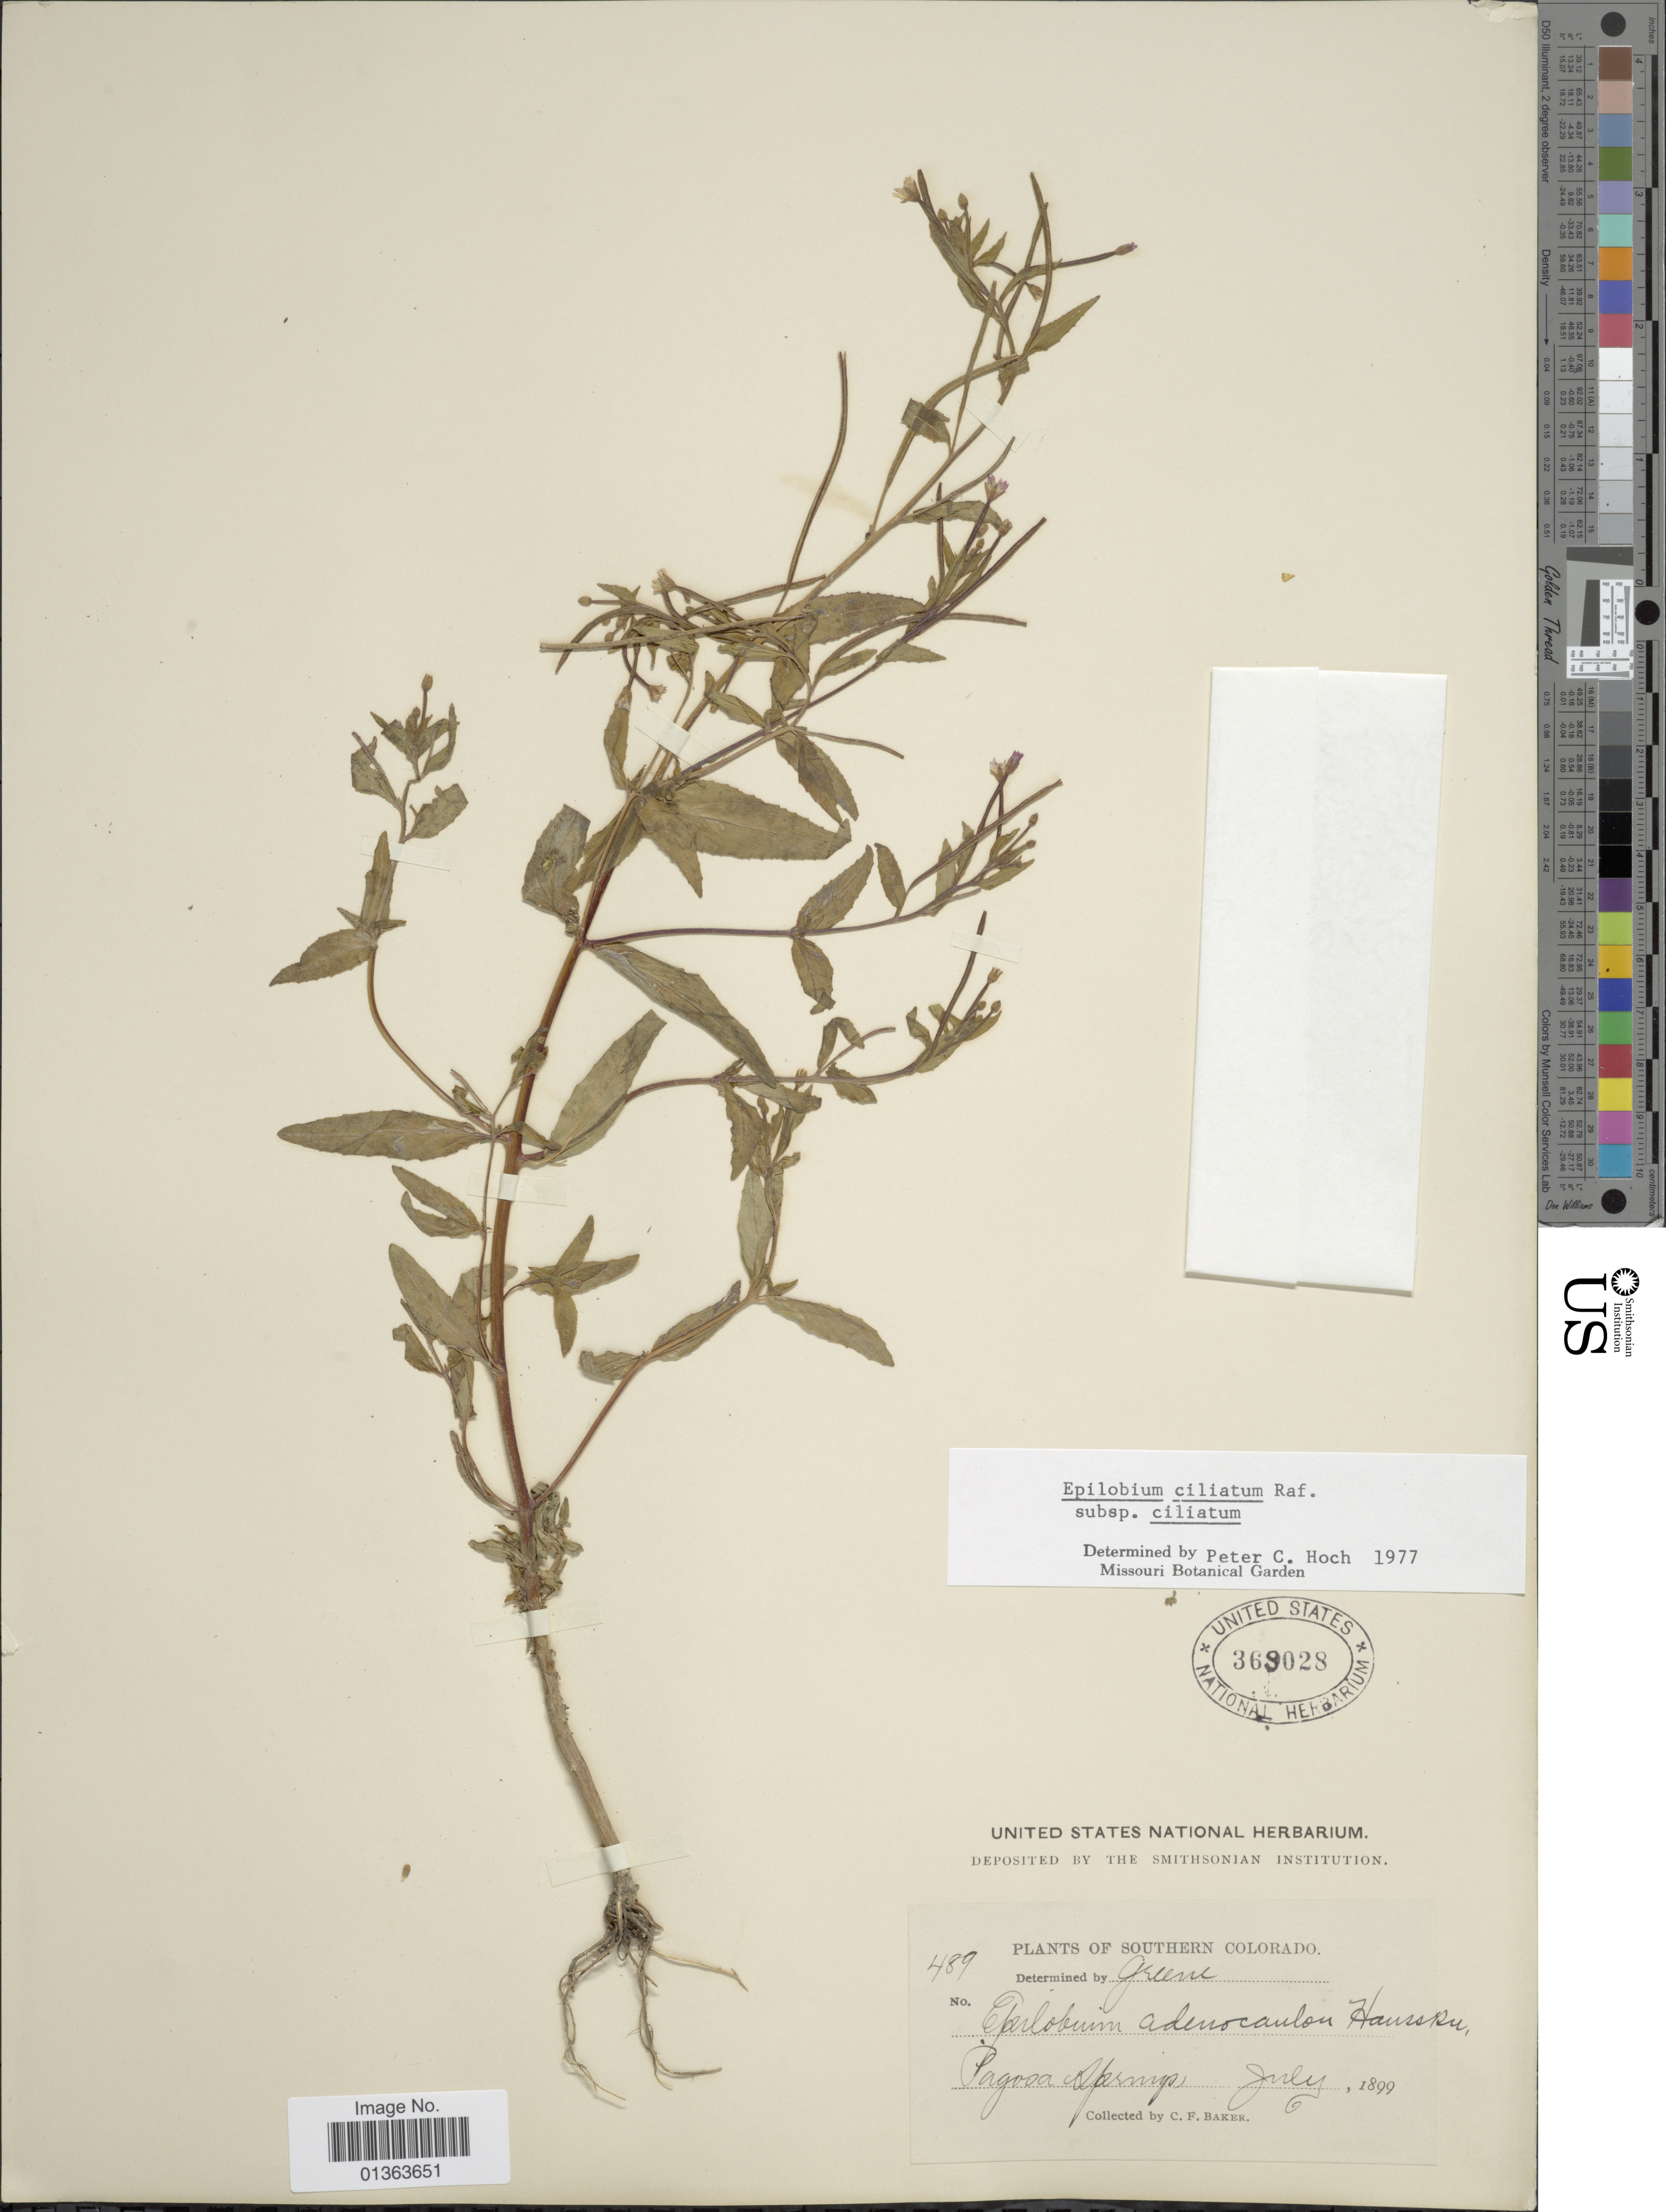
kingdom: Plantae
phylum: Tracheophyta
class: Magnoliopsida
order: Myrtales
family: Onagraceae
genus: Epilobium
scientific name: Epilobium ciliatum subsp. ciliatum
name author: Raf.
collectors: C. F. Baker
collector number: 489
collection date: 1899-07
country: United States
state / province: Colorado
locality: Southern Colorado. Pagosa Springs.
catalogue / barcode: US 369028